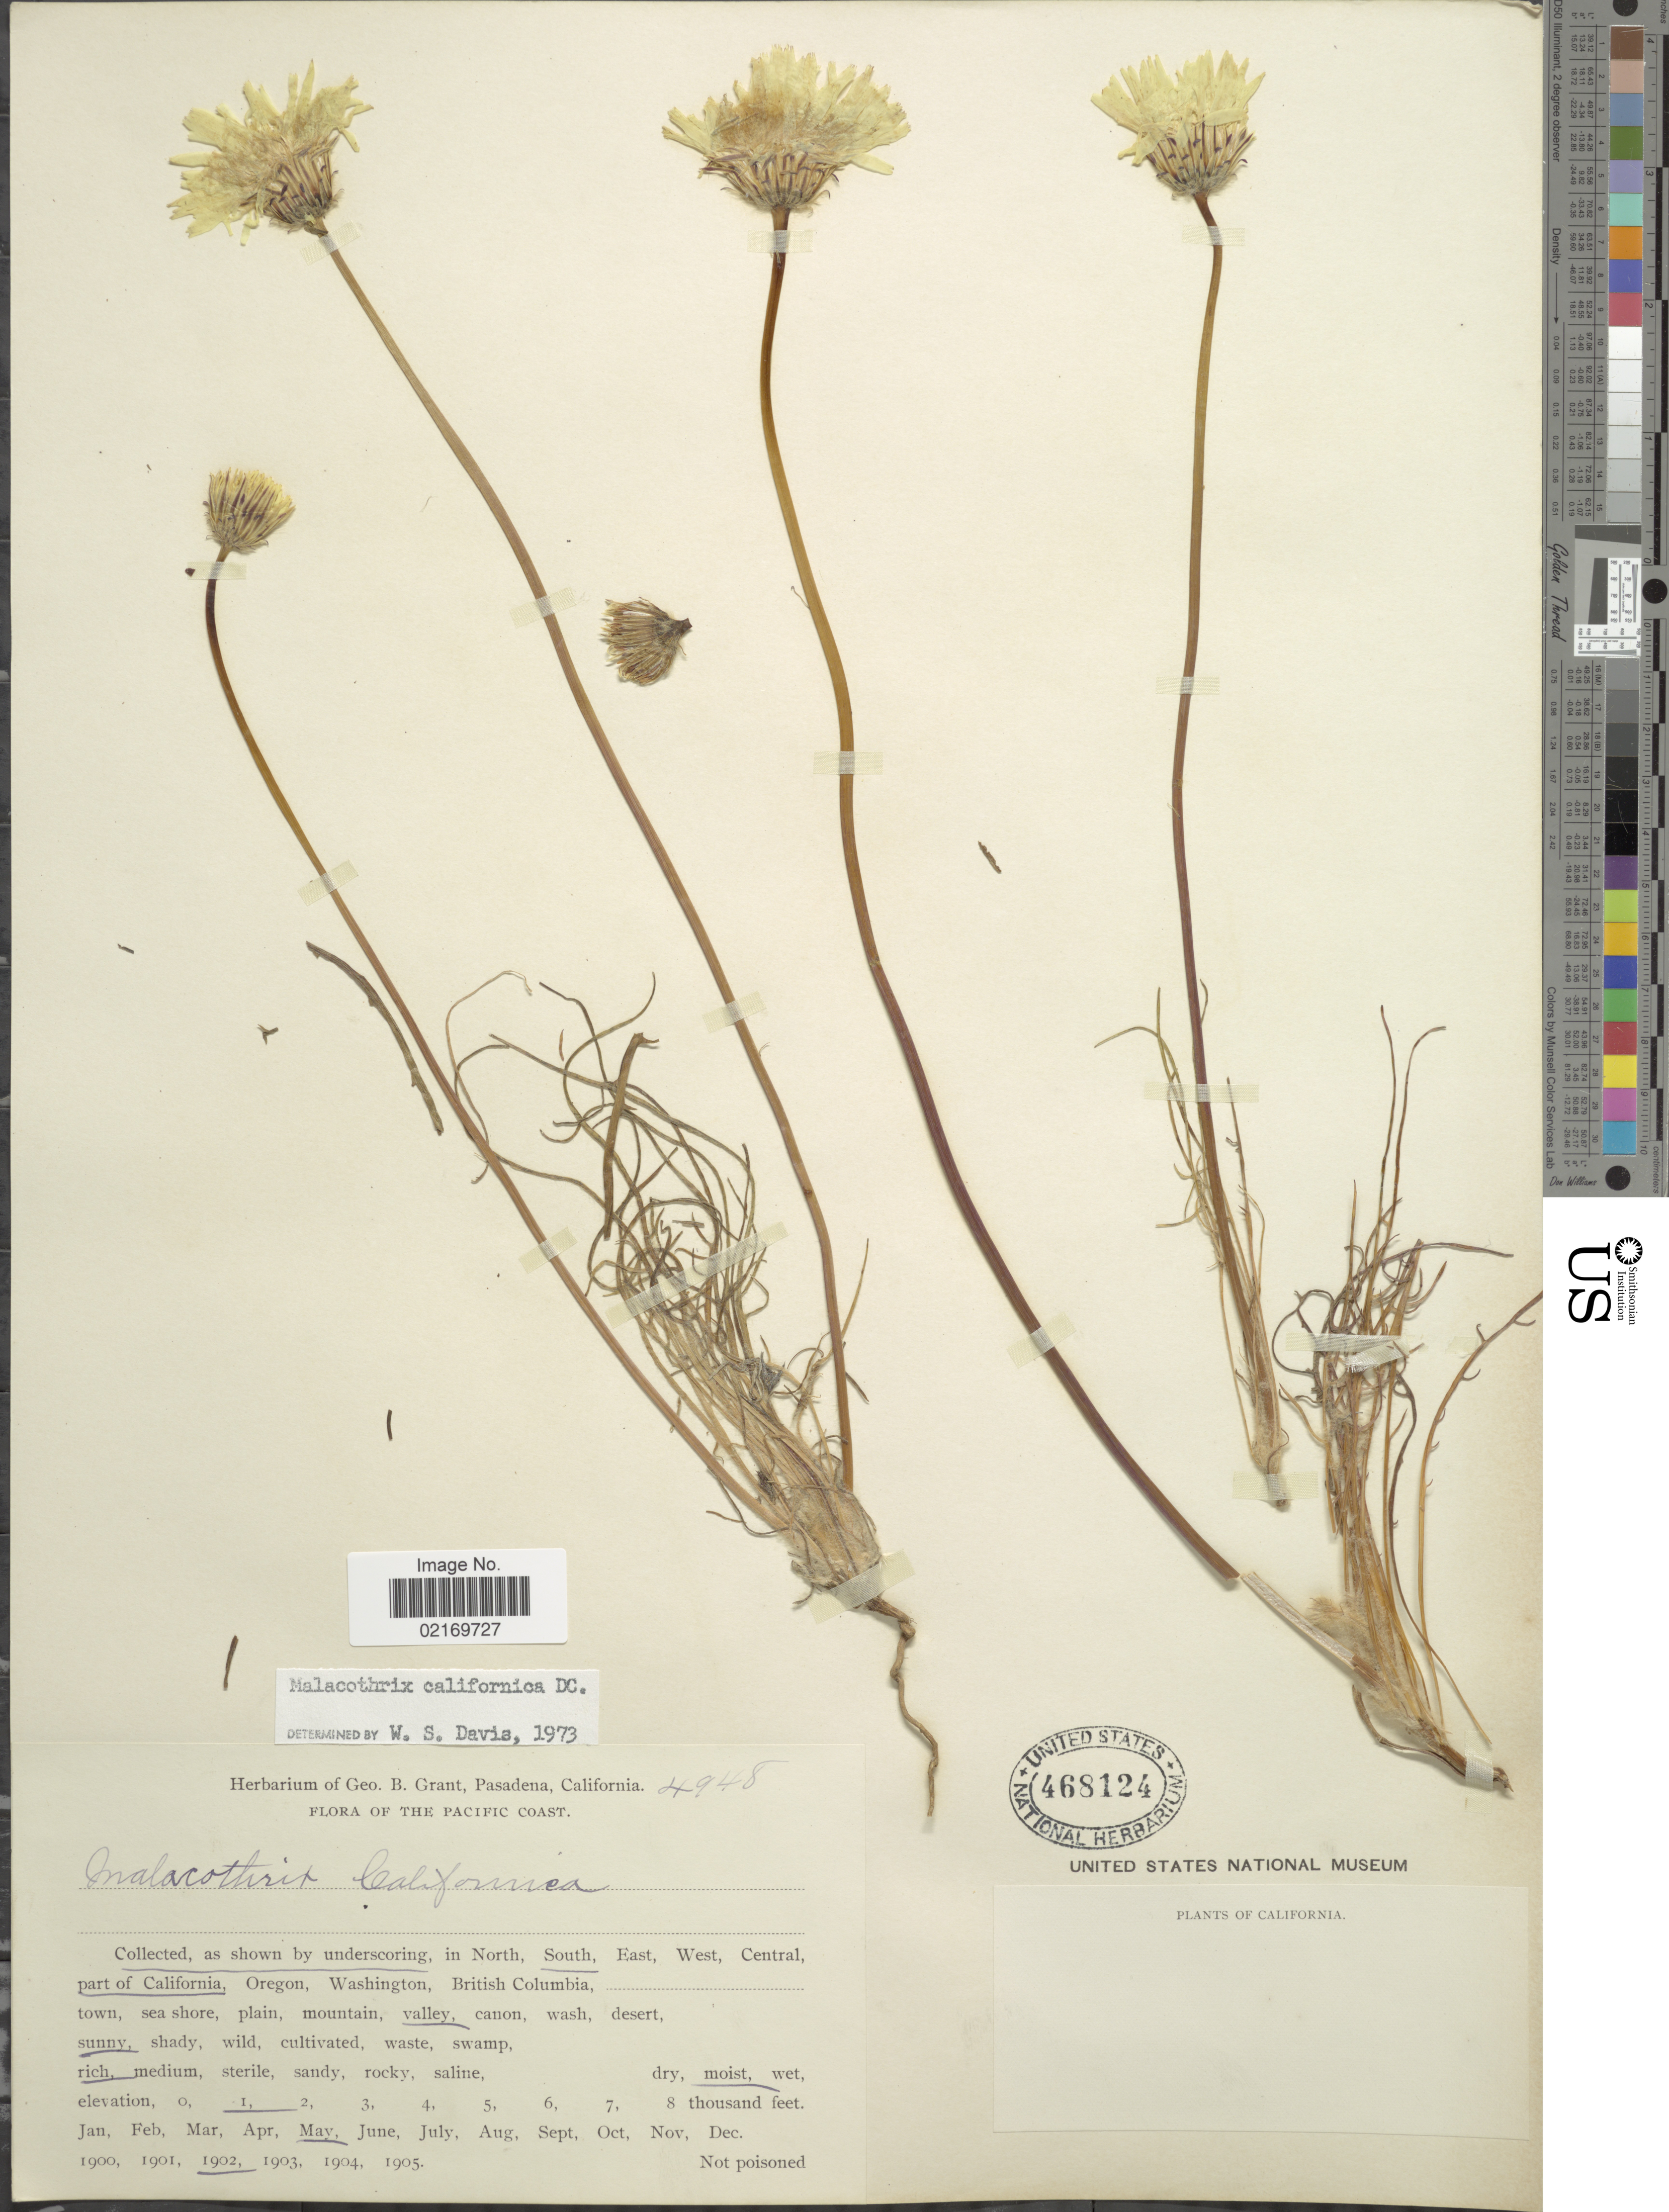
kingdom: Plantae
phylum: Tracheophyta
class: Magnoliopsida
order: Asterales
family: Asteraceae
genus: Malacothrix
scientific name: Malacothrix californica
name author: DC.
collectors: G. Grant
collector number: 4948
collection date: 1902-05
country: United States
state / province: California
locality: The Pacific Coast, South part of California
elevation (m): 305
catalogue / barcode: US 468124